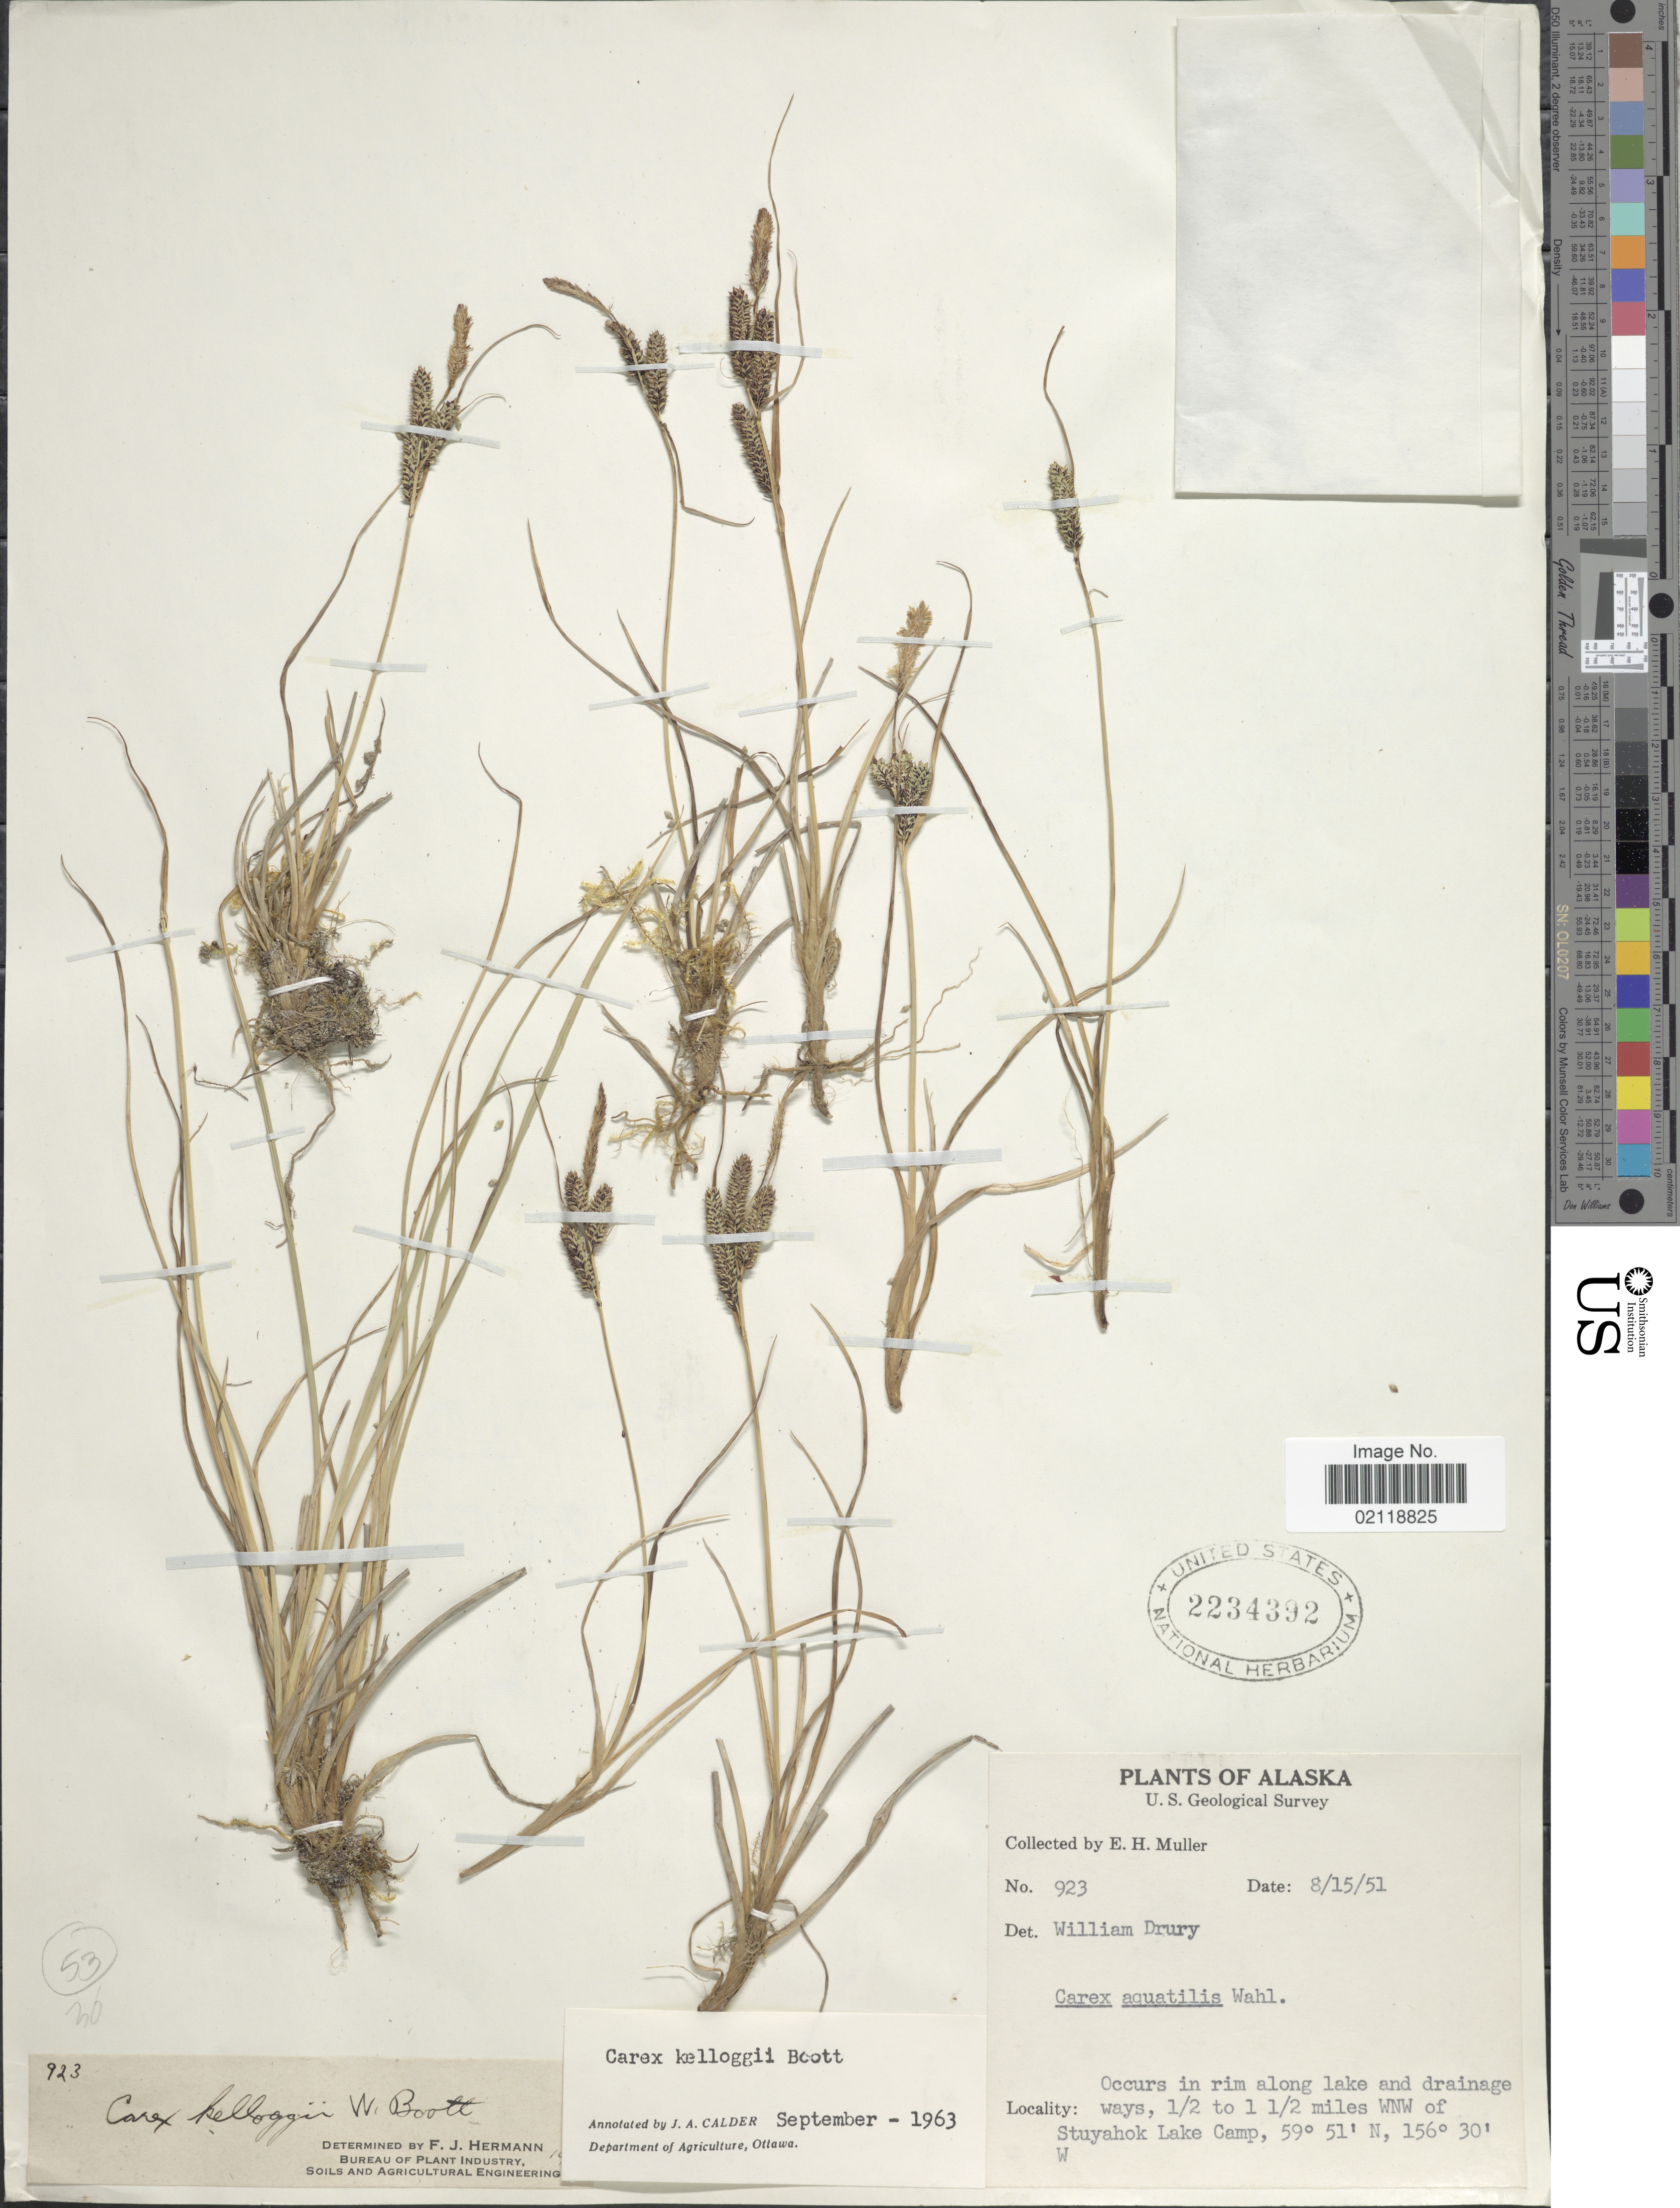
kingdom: Plantae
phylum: Tracheophyta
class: Liliopsida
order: Poales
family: Cyperaceae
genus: Carex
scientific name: Carex kelloggii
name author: W. Boott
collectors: E. H. Muller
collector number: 923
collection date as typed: Transcribed d/m/y: 15/8/51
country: United States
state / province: Alaska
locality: Occurs in rim along lake and drainage ways, 1/2 to 1 1/2 miles WNW of Stuyahok Lake Camp.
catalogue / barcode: US 2234392